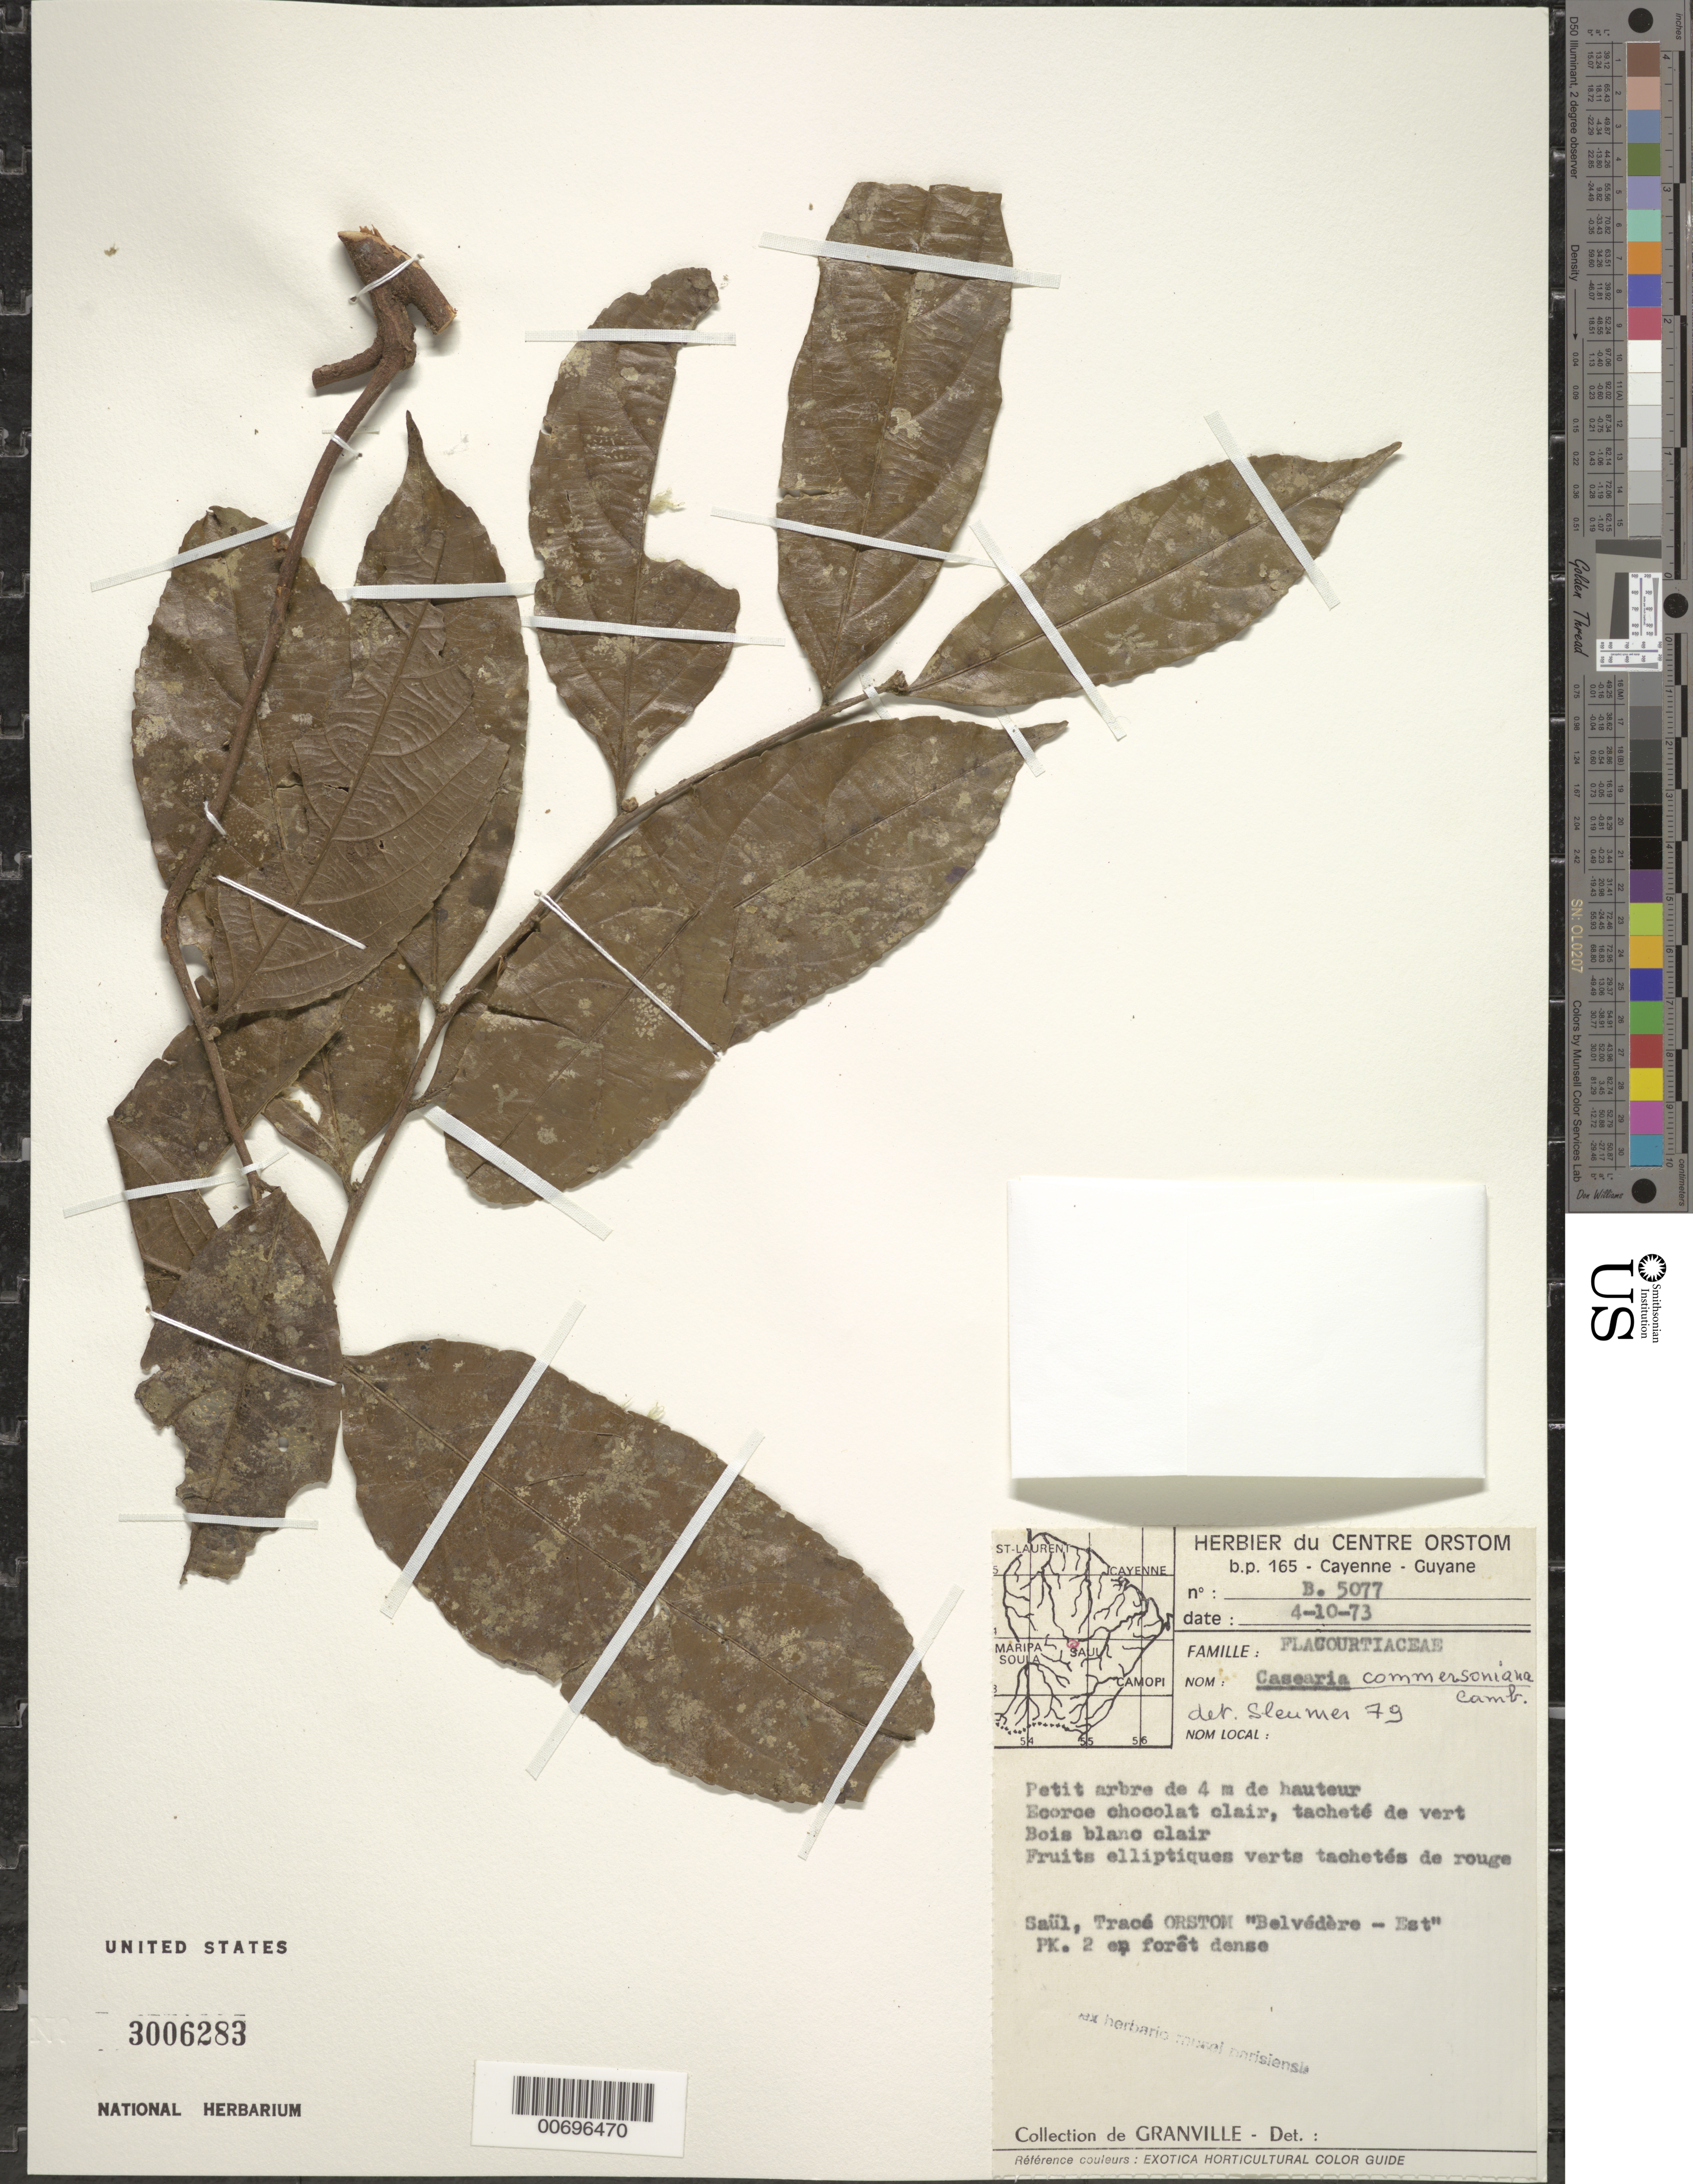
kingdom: Plantae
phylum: Tracheophyta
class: Magnoliopsida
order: Malpighiales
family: Salicaceae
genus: Piparea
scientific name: Piparea dentata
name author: Aubl.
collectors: J.-J. de Granville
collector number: B 5077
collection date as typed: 4-Oct-73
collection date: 1973-10-04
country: French Guiana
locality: Saül, Tracé ORSTOM "Belvedere-Est" PK 2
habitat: Dense forest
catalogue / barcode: US 3006283